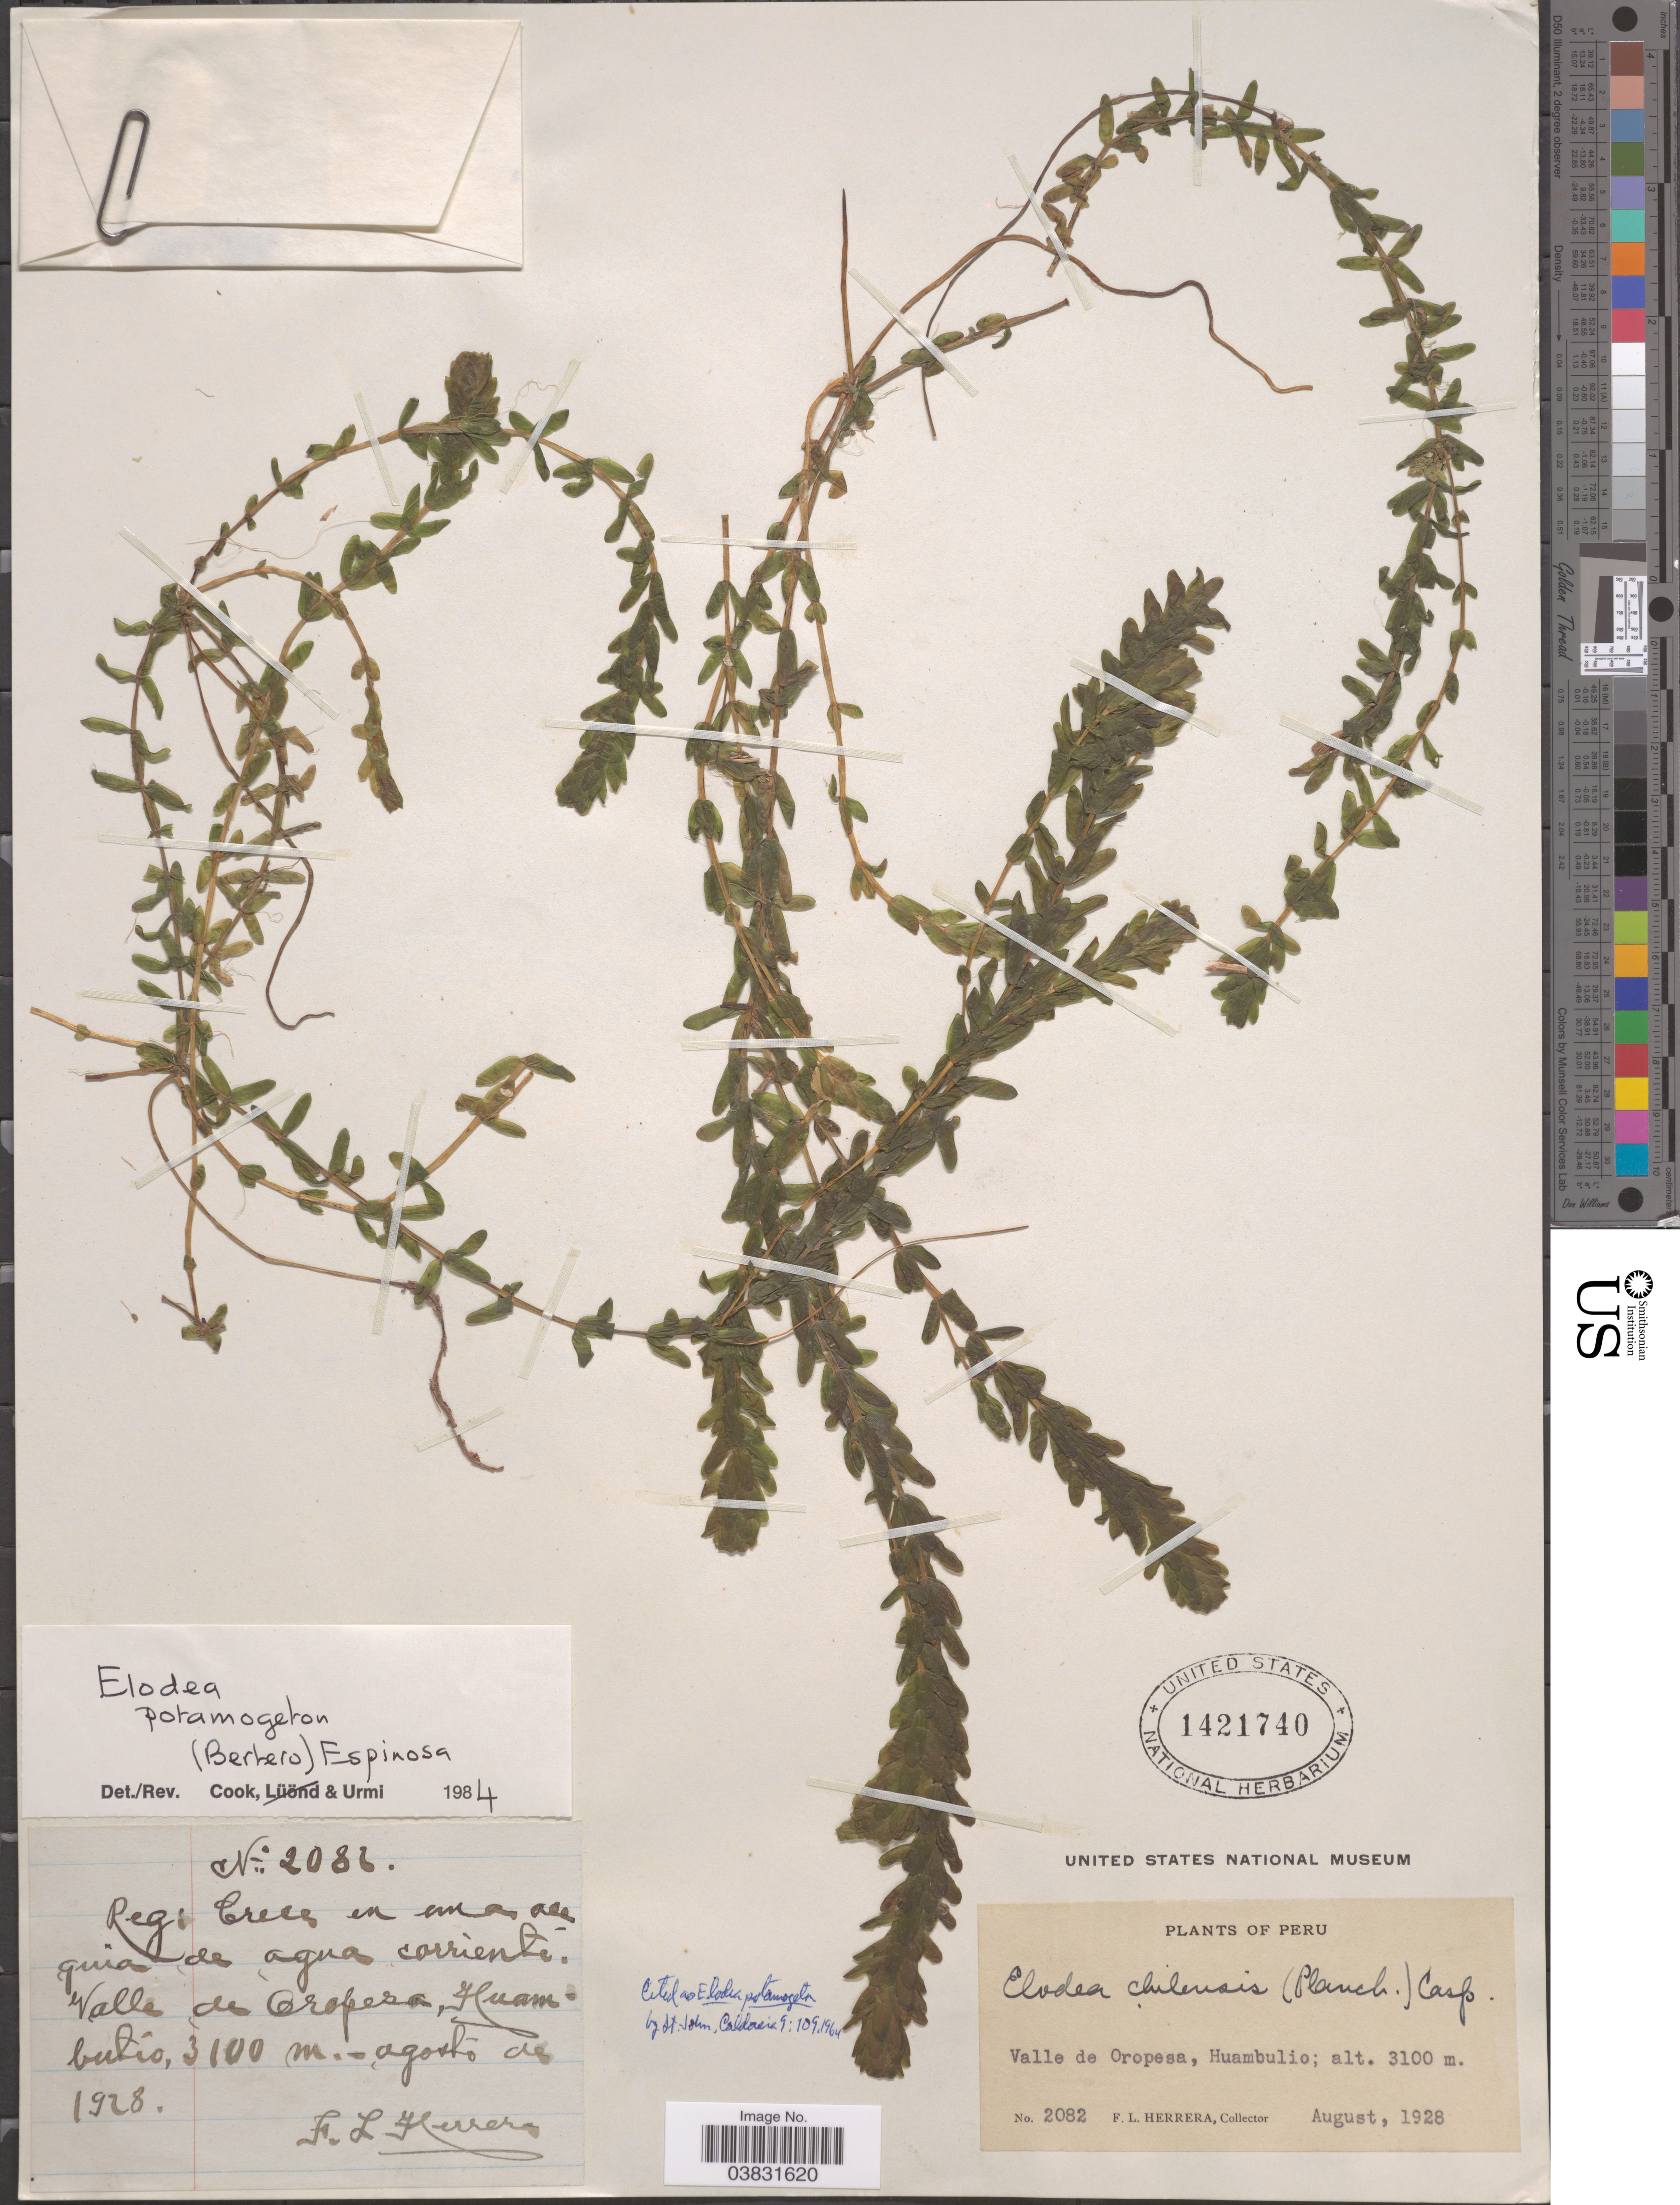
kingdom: Plantae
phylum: Tracheophyta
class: Liliopsida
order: Alismatales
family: Hydrocharitaceae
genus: Elodea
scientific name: Elodea potamogeton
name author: (Bertero) Espinosa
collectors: F. L. Herrera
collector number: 2082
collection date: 1928-08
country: Peru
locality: Valle de Oropesa, Huambulio.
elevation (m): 3100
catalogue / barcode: US 1421740